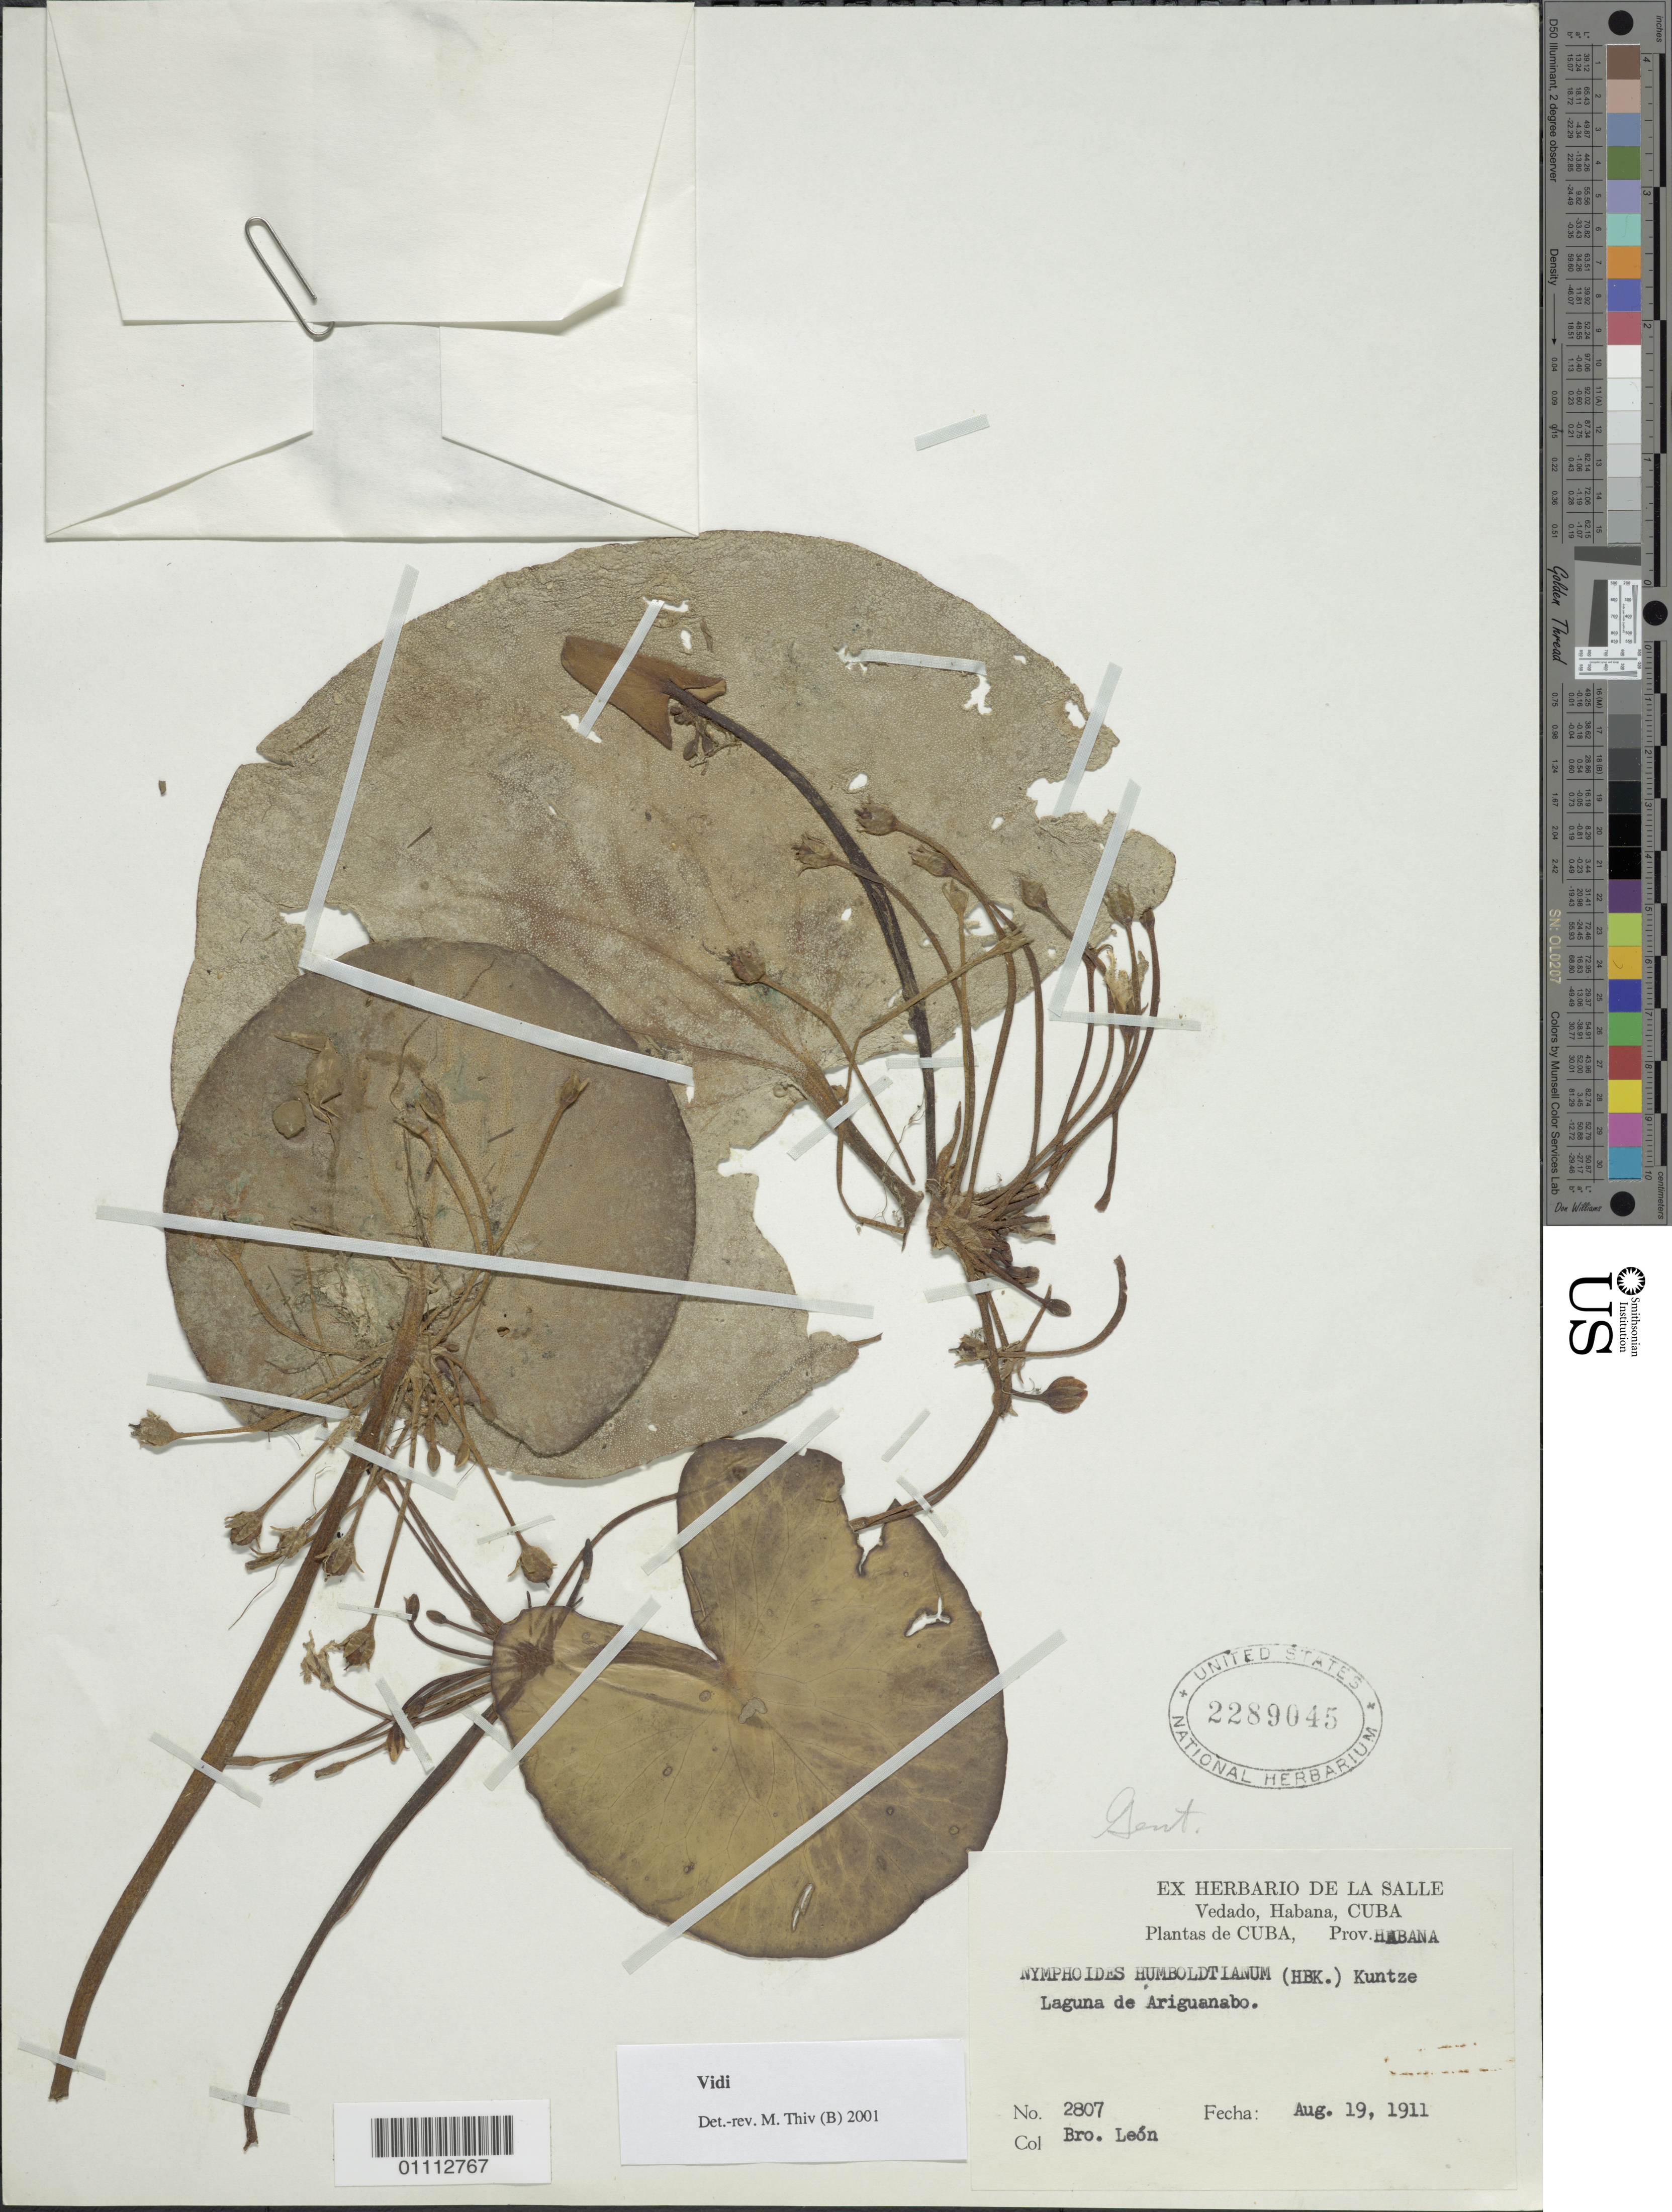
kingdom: Plantae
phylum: Tracheophyta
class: Magnoliopsida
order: Asterales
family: Menyanthaceae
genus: Limnanthemum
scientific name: Limnanthemum humboldtianum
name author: (Kunth) Griseb.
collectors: Bro. León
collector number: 2807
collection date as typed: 19 Aug 1911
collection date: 1911-08-19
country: Cuba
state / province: La Habana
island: Cuba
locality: Laguna de Ariguanabo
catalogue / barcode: US 2289045